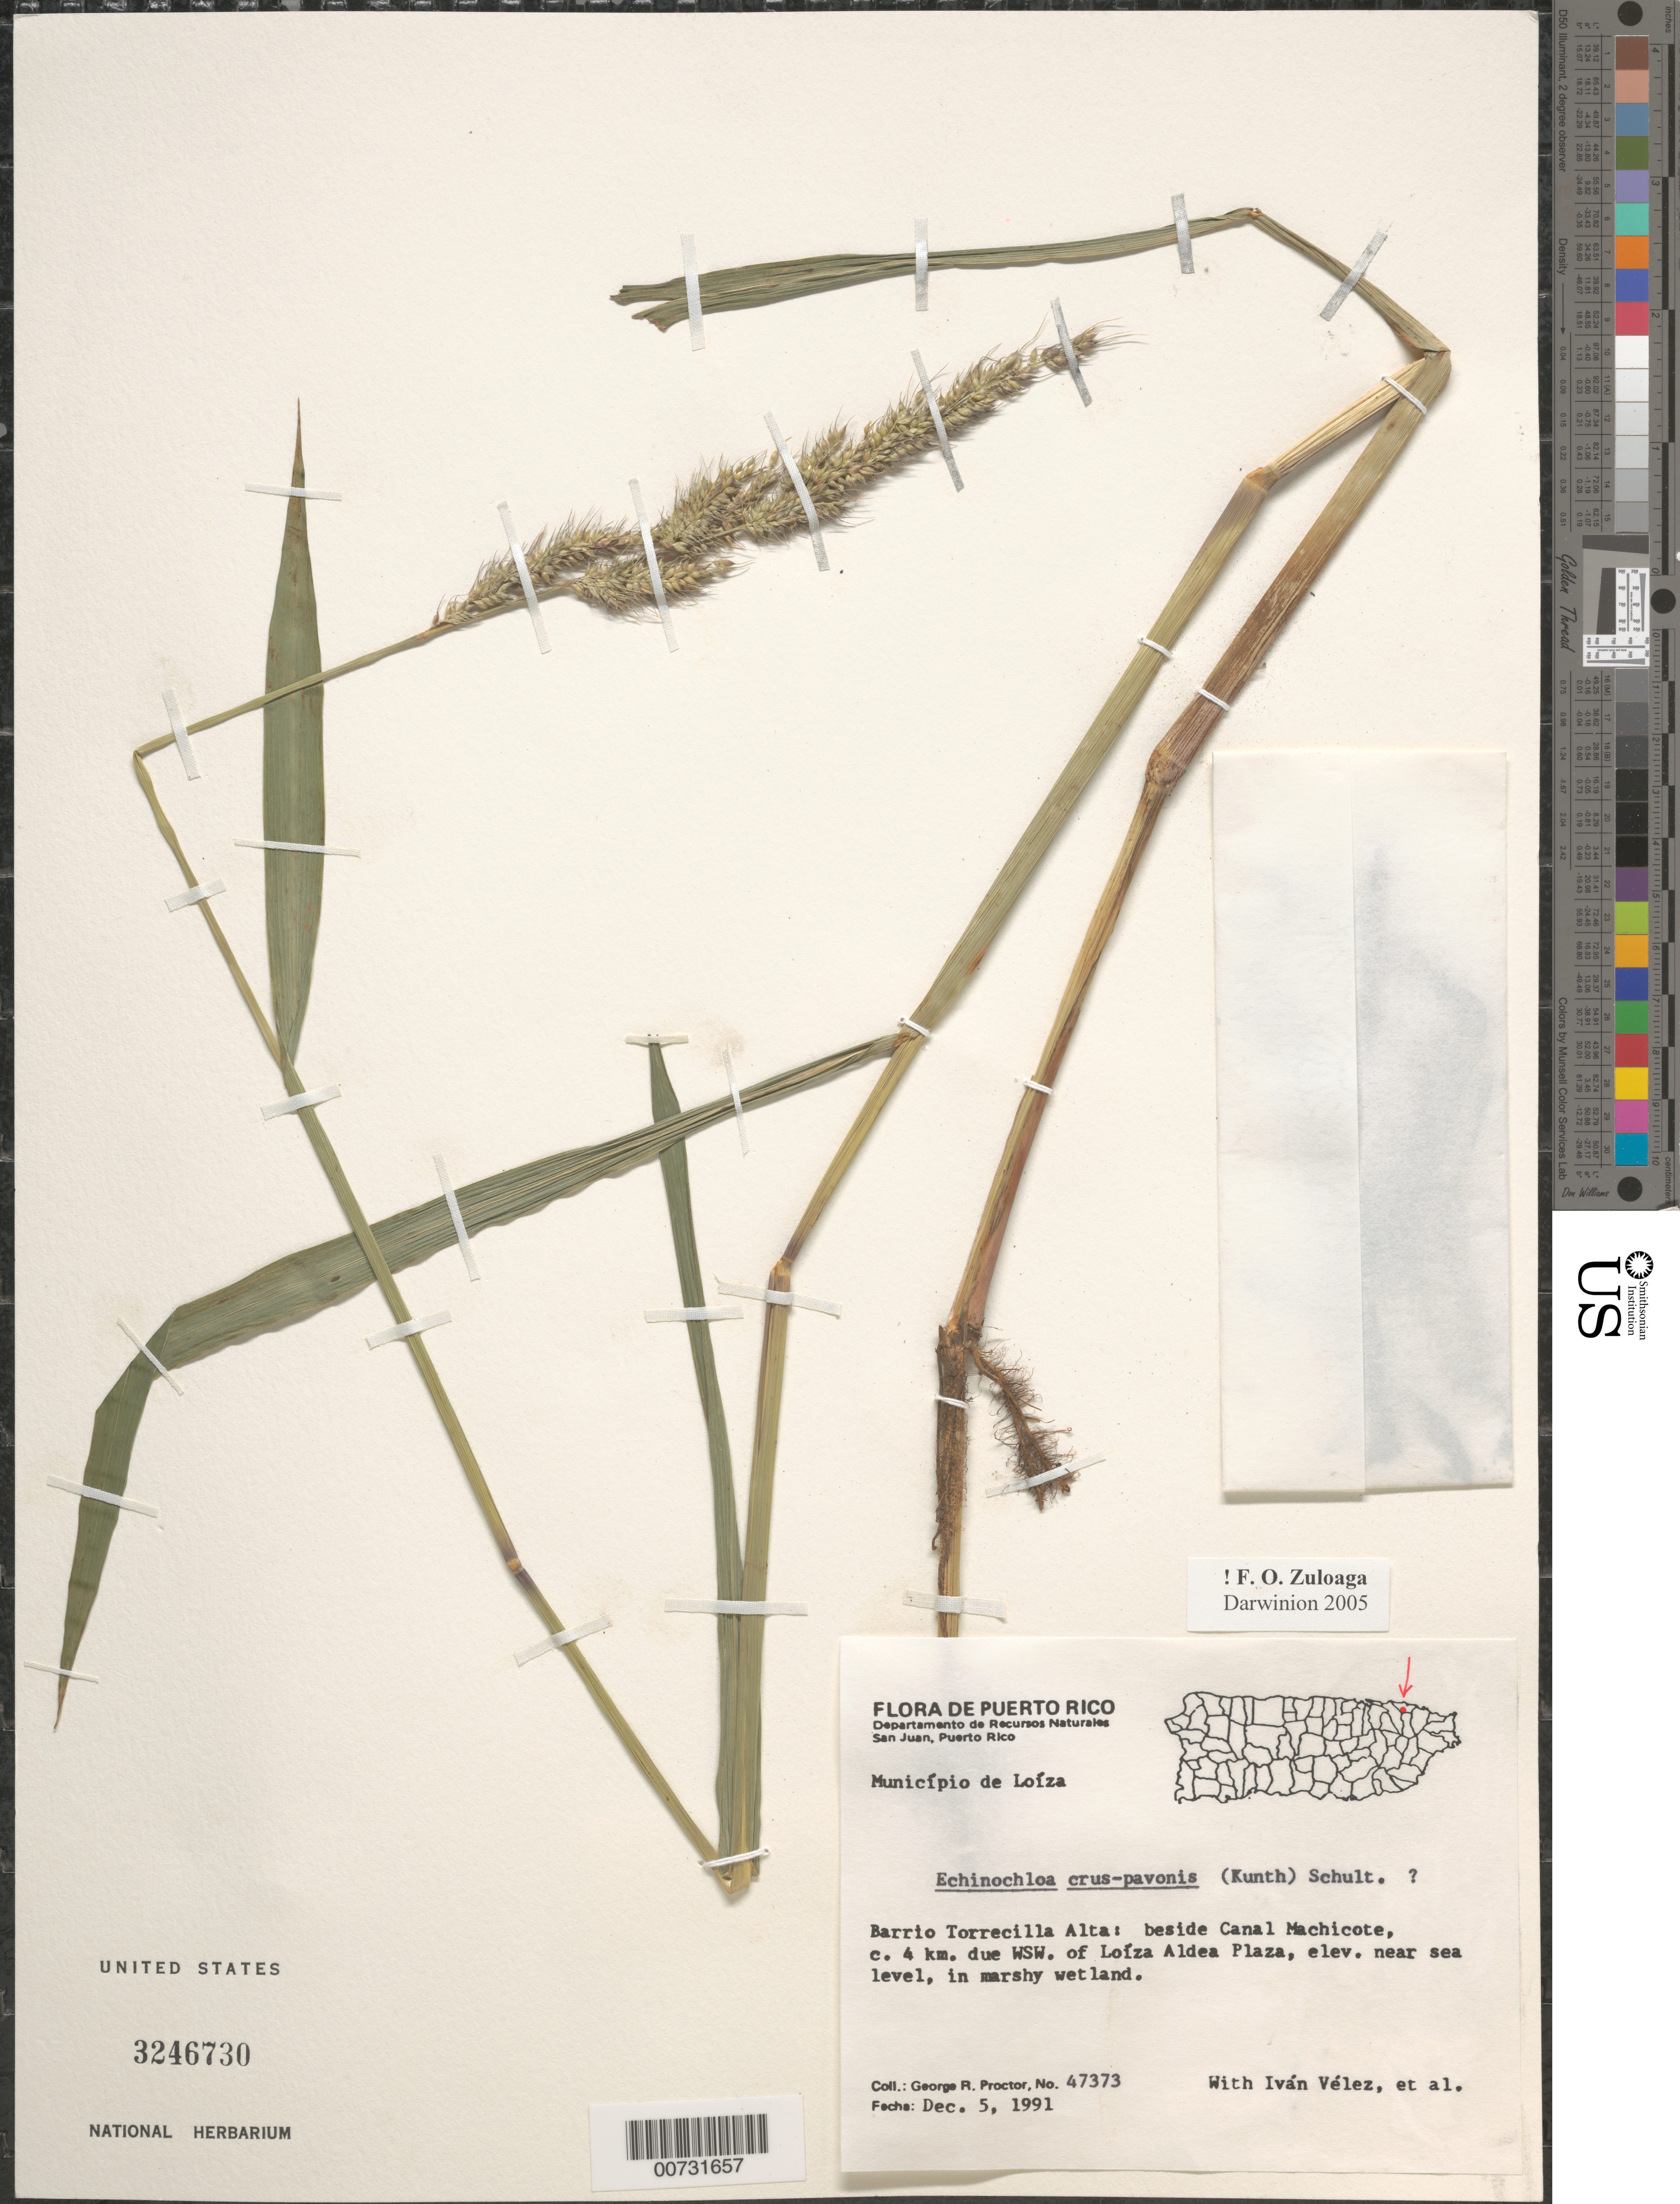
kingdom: Plantae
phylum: Tracheophyta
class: Liliopsida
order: Poales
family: Poaceae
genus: Echinochloa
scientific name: Echinochloa crus-pavonis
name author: (Kunth) Schult.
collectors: G. R. Proctor, I. Velez & et al.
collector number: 47373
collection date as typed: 05 Dec 1991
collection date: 1991-12-05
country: Puerto Rico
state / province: Loíza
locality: Mun. Loíza, Barrio Torrecilla Alta: beside Canal Machicote, c. 4 km due WSW of Loíza Aldea Plaza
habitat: In marshy wetland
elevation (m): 0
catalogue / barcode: US 3246730